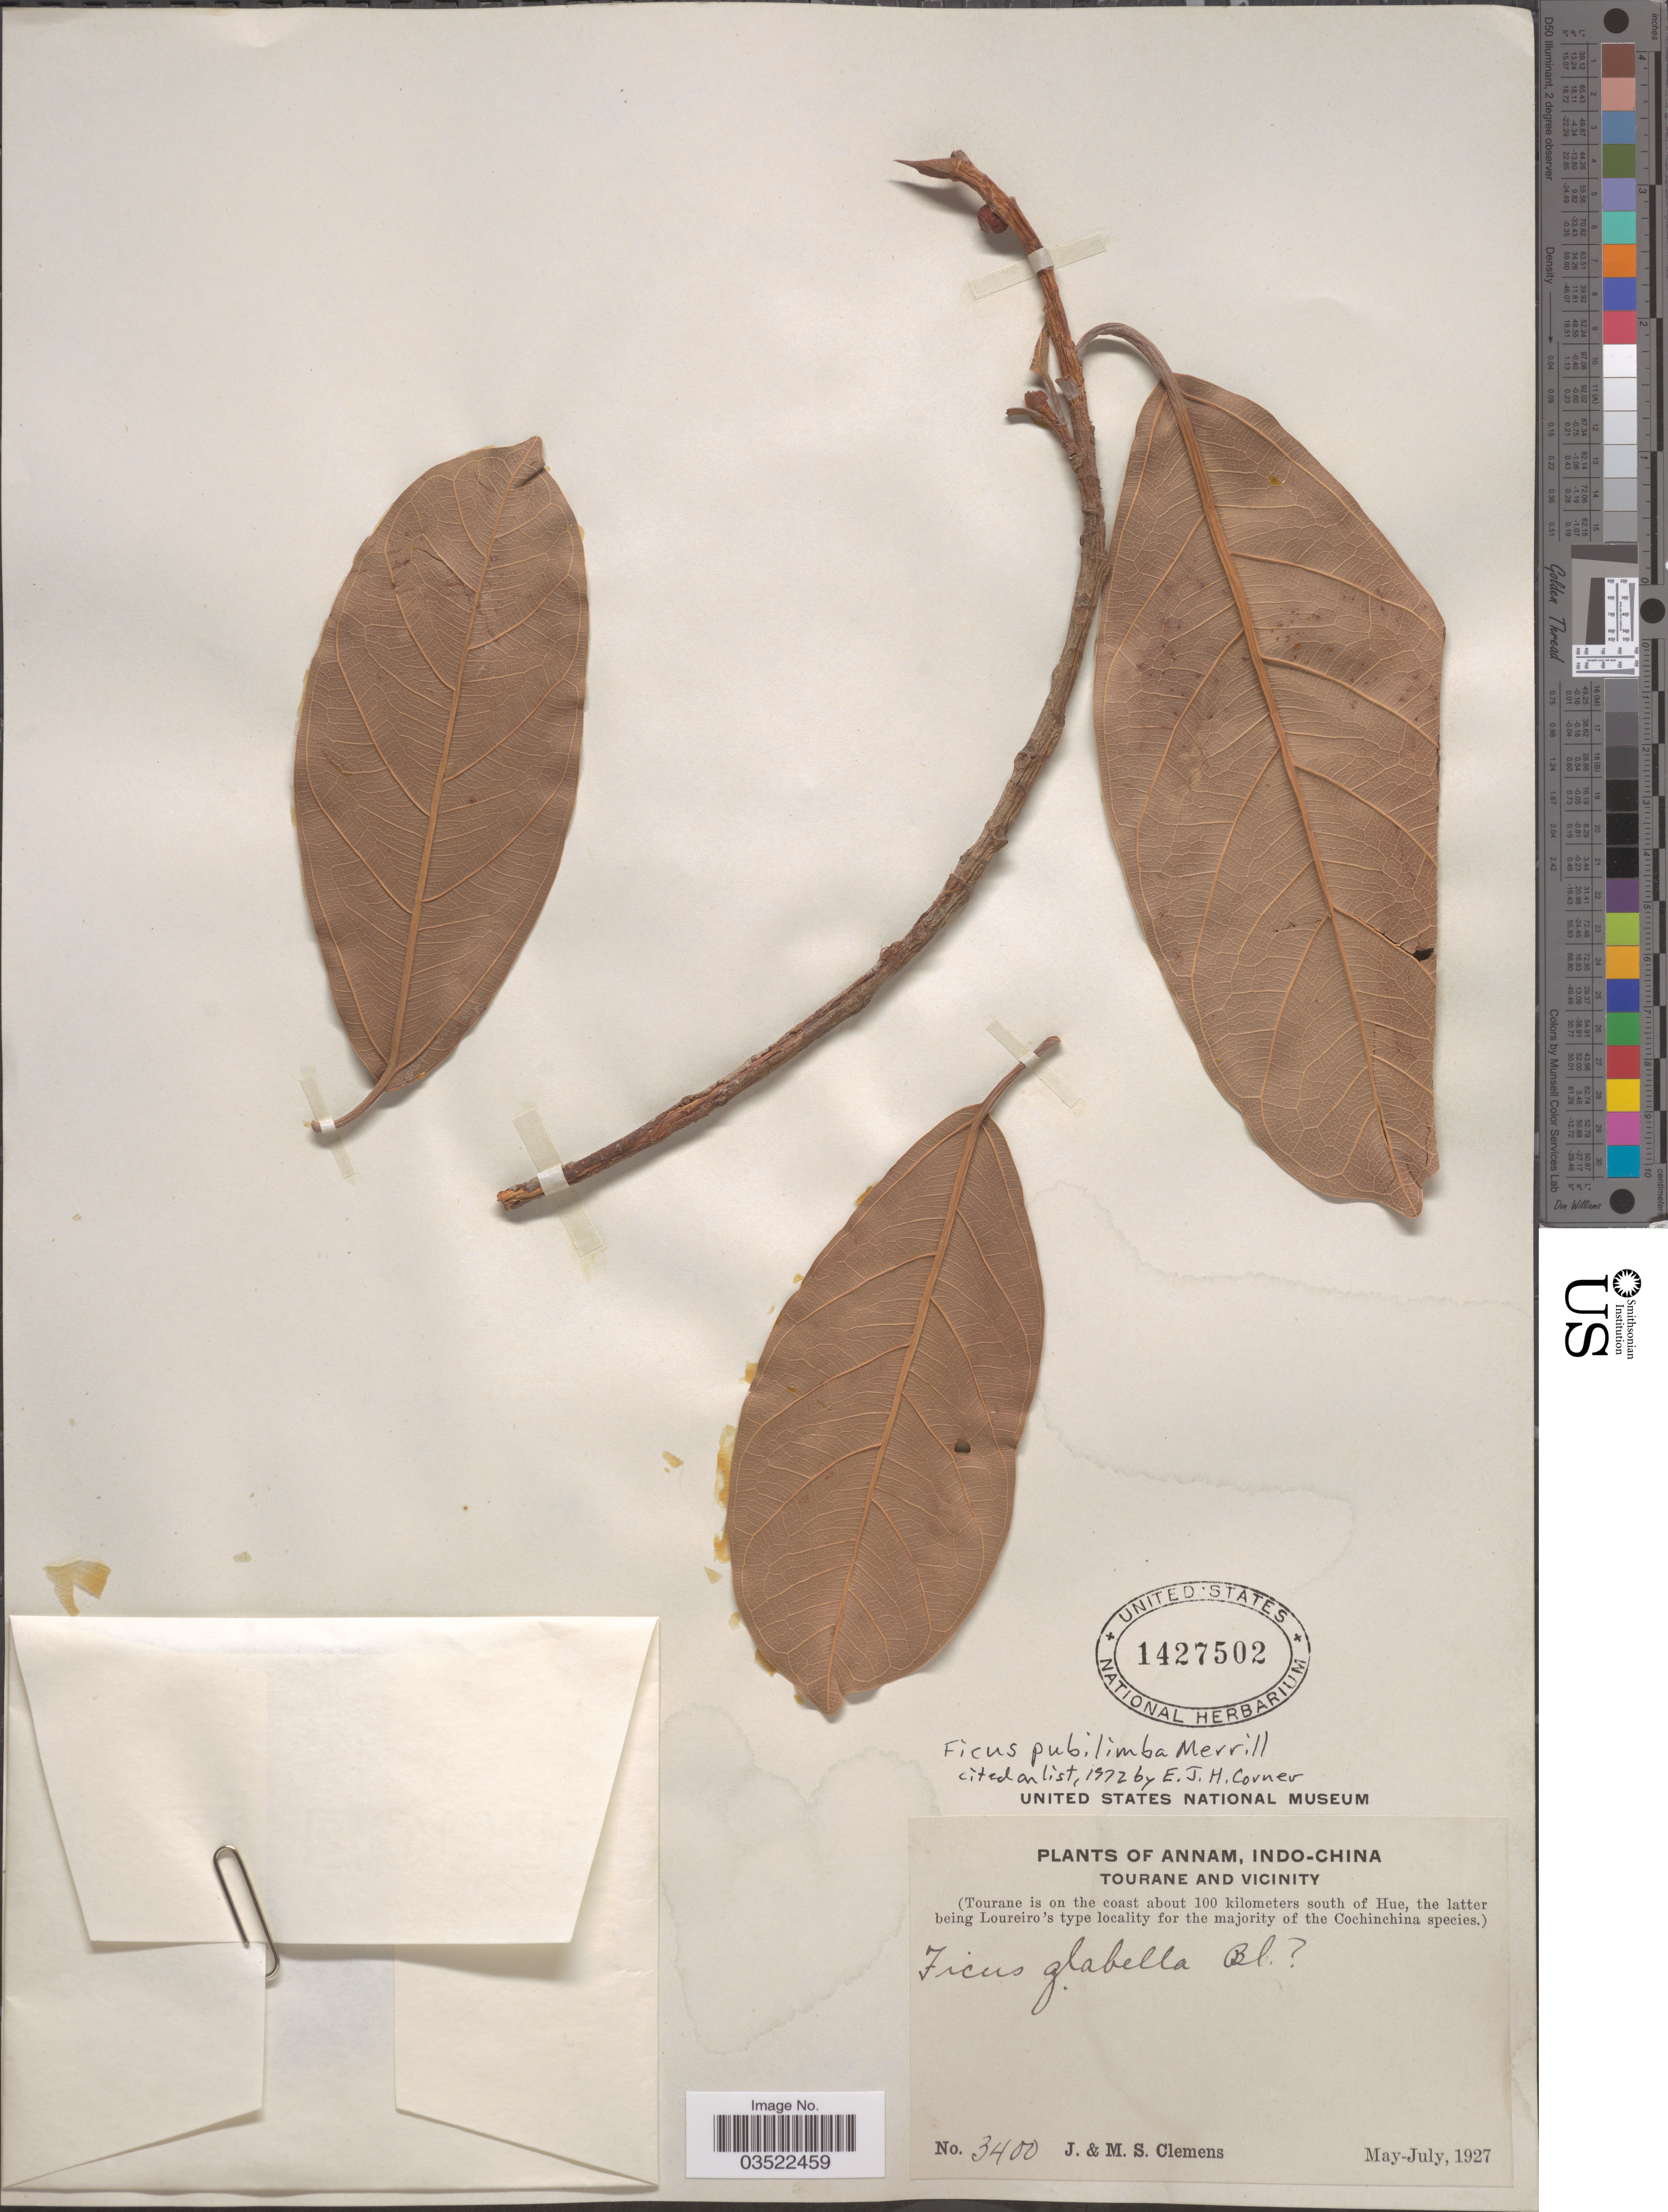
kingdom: Plantae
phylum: Tracheophyta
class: Magnoliopsida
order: Rosales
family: Moraceae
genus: Ficus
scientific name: Ficus pubilimba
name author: Merr.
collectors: J. Clemens & M. S. Clemens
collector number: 3400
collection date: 1927-05/1927-07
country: Vietnam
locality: Annam, Indo-China. Tourane and vicinity. Tourane is on the coast about 100 kilometers south of Hue.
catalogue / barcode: US 1427502